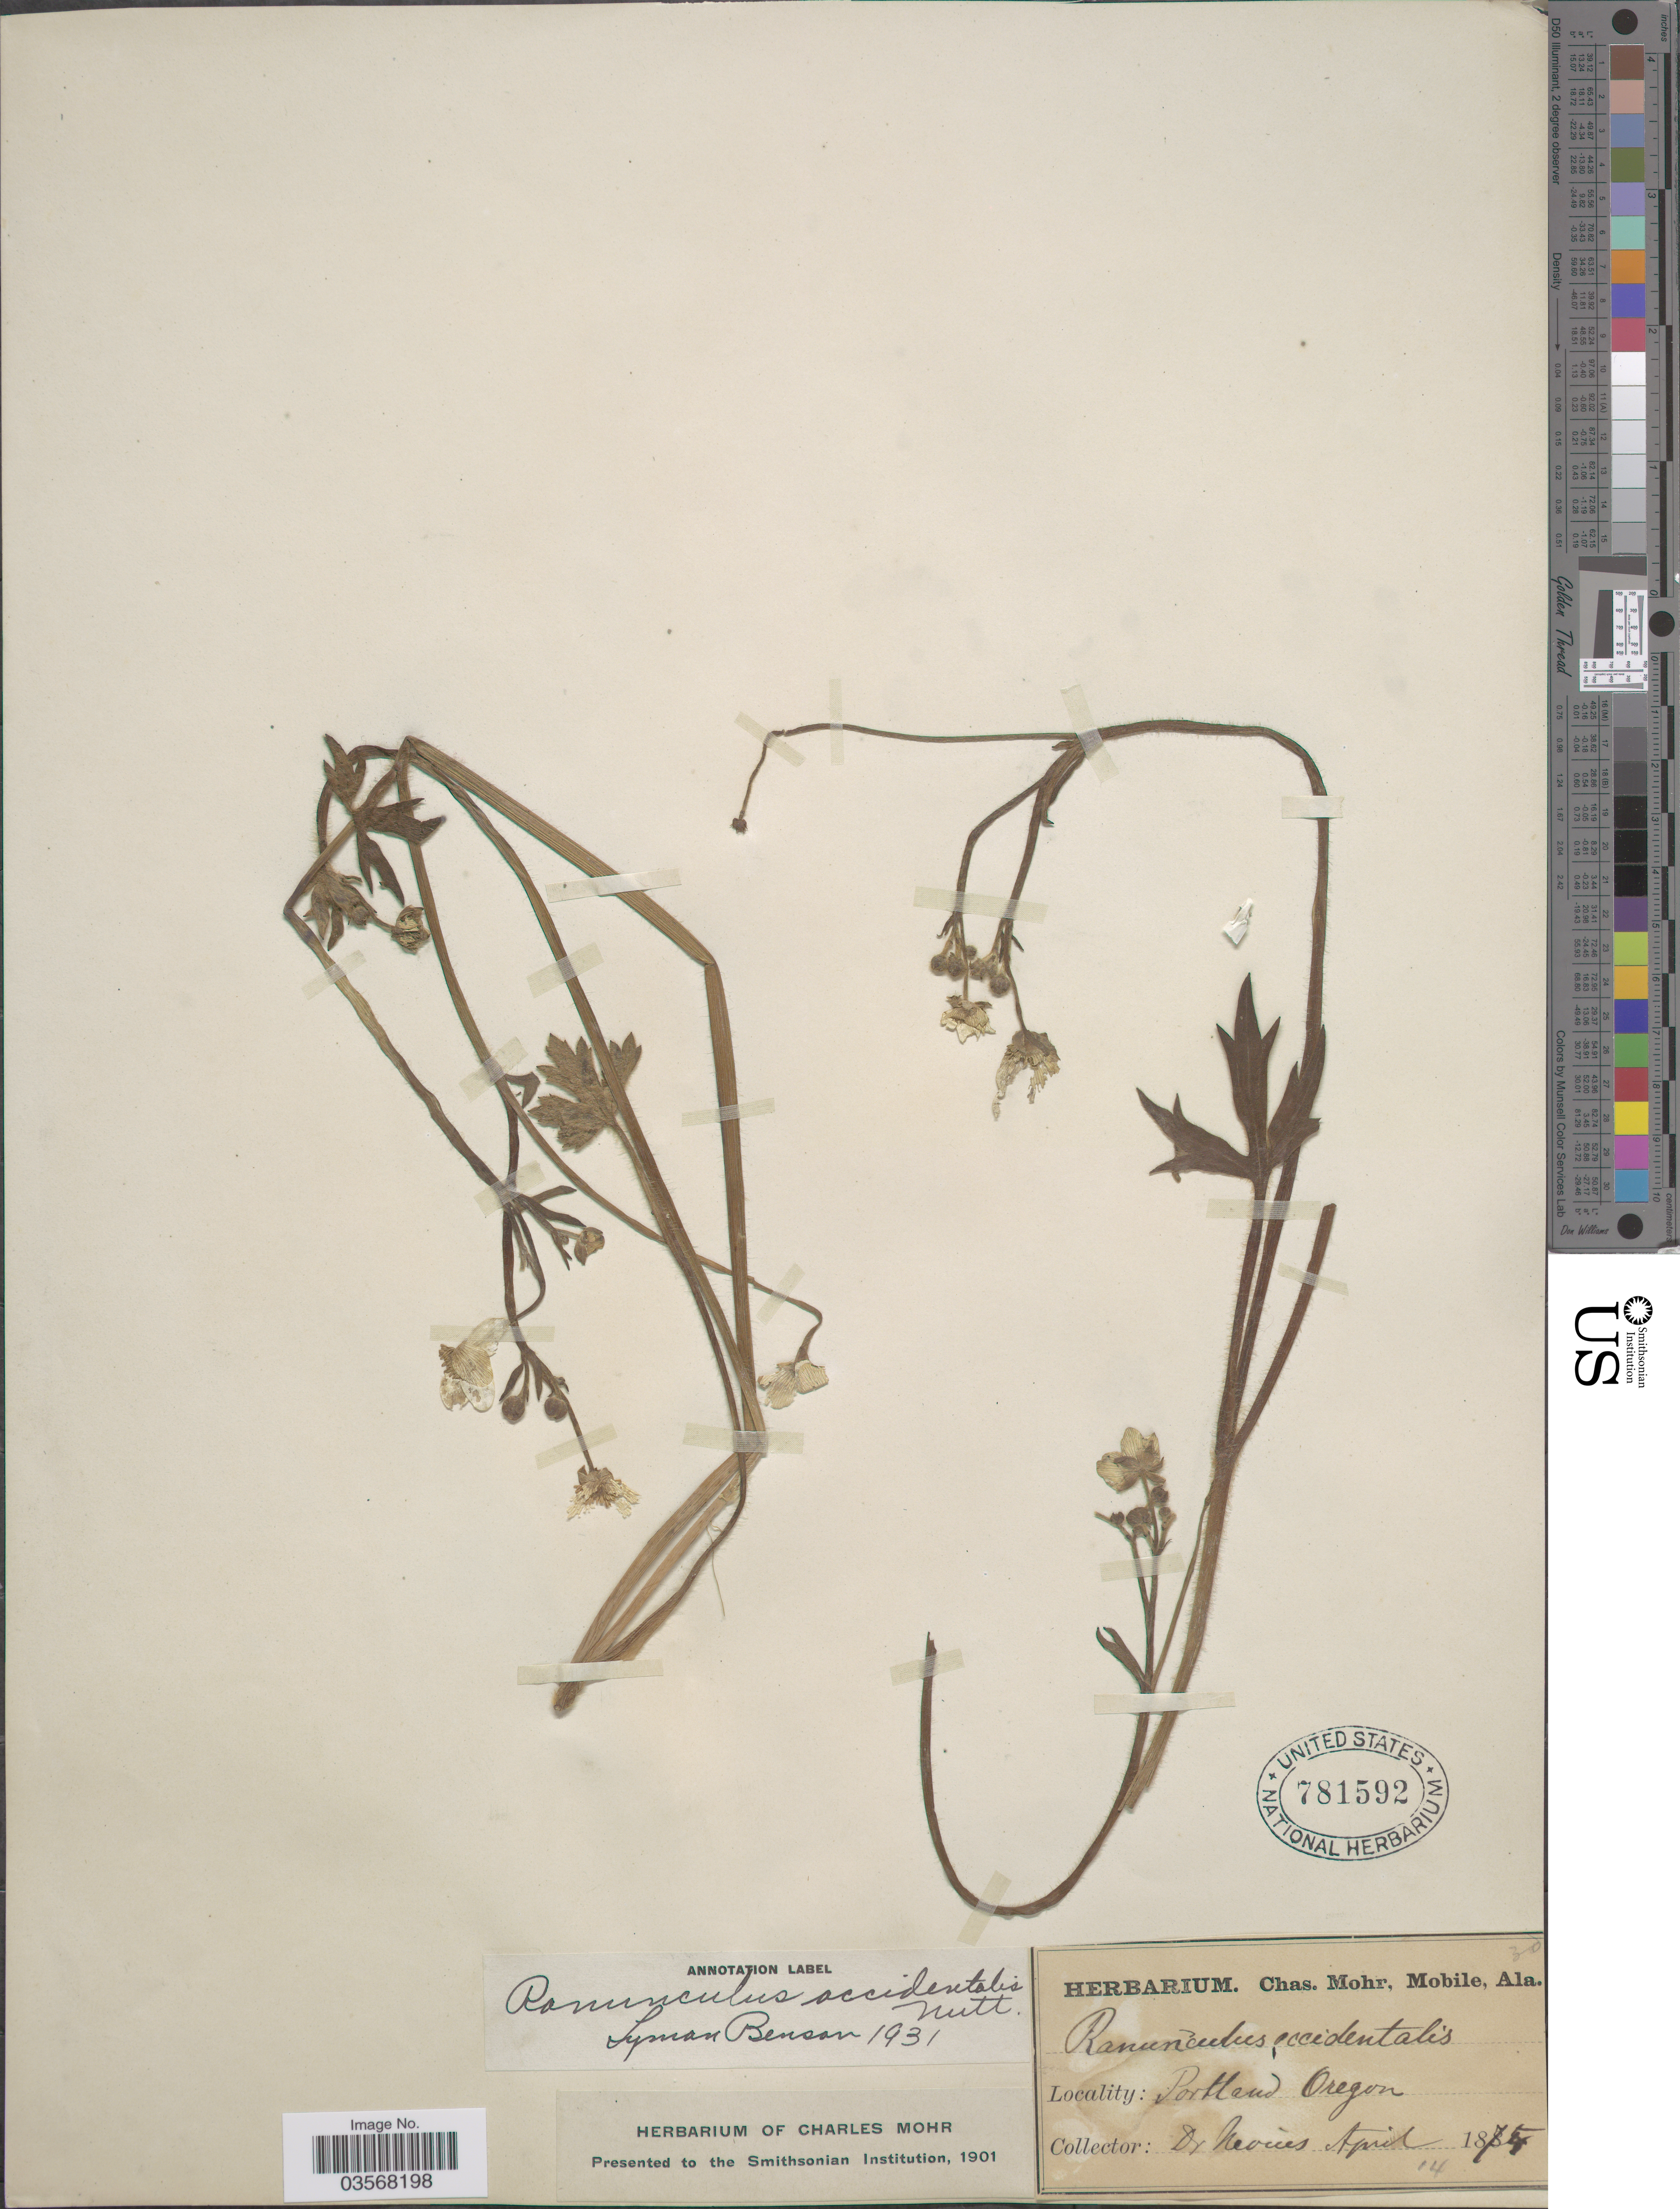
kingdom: Plantae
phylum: Tracheophyta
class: Magnoliopsida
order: Ranunculales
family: Ranunculaceae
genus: Ranunculus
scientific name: Ranunculus occidentalis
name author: Nutt.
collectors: D. Nevius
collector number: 14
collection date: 1875-04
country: United States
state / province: Oregon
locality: Portland.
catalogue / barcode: US 781592